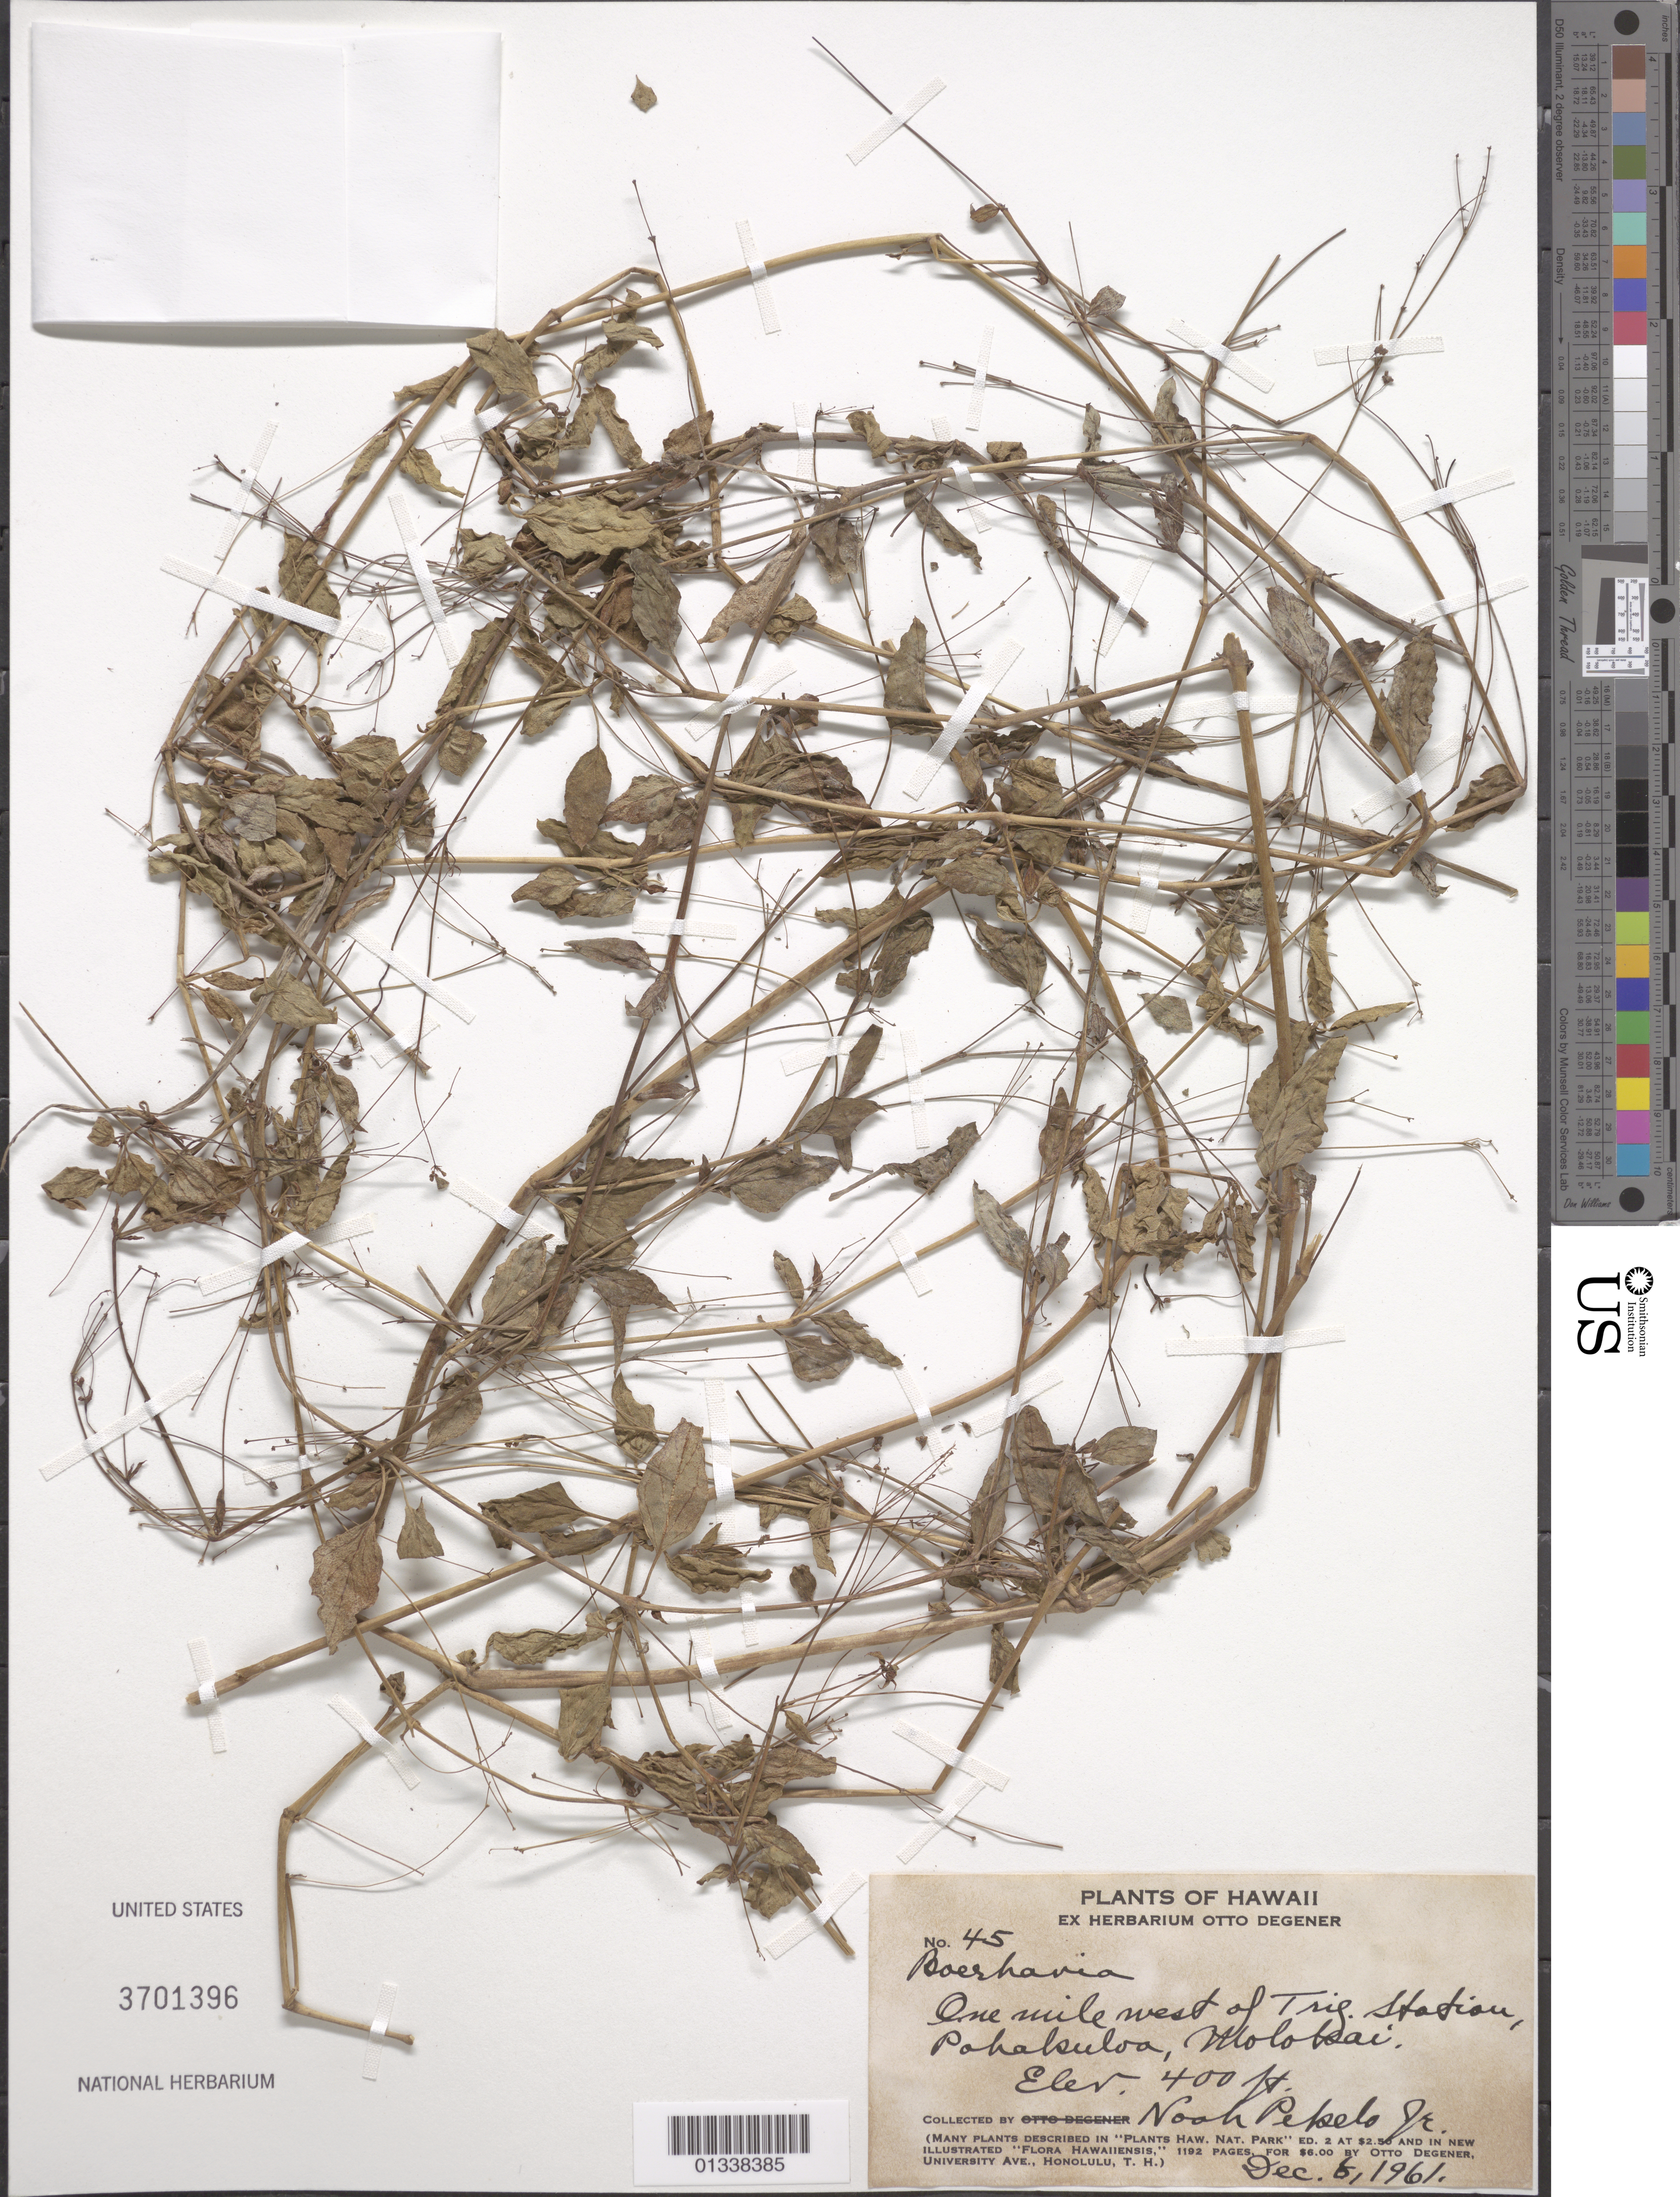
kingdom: Plantae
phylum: Tracheophyta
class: Magnoliopsida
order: Caryophyllales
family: Nyctaginaceae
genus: Boerhavia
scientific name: Boerhavia sp.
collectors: N. Pekelo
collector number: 45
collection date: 1961-12-08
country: United States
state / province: Hawaii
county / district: Maui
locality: One mile west of Trig. Station, Pohakuloa, Molokai.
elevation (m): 122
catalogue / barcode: US 3701396